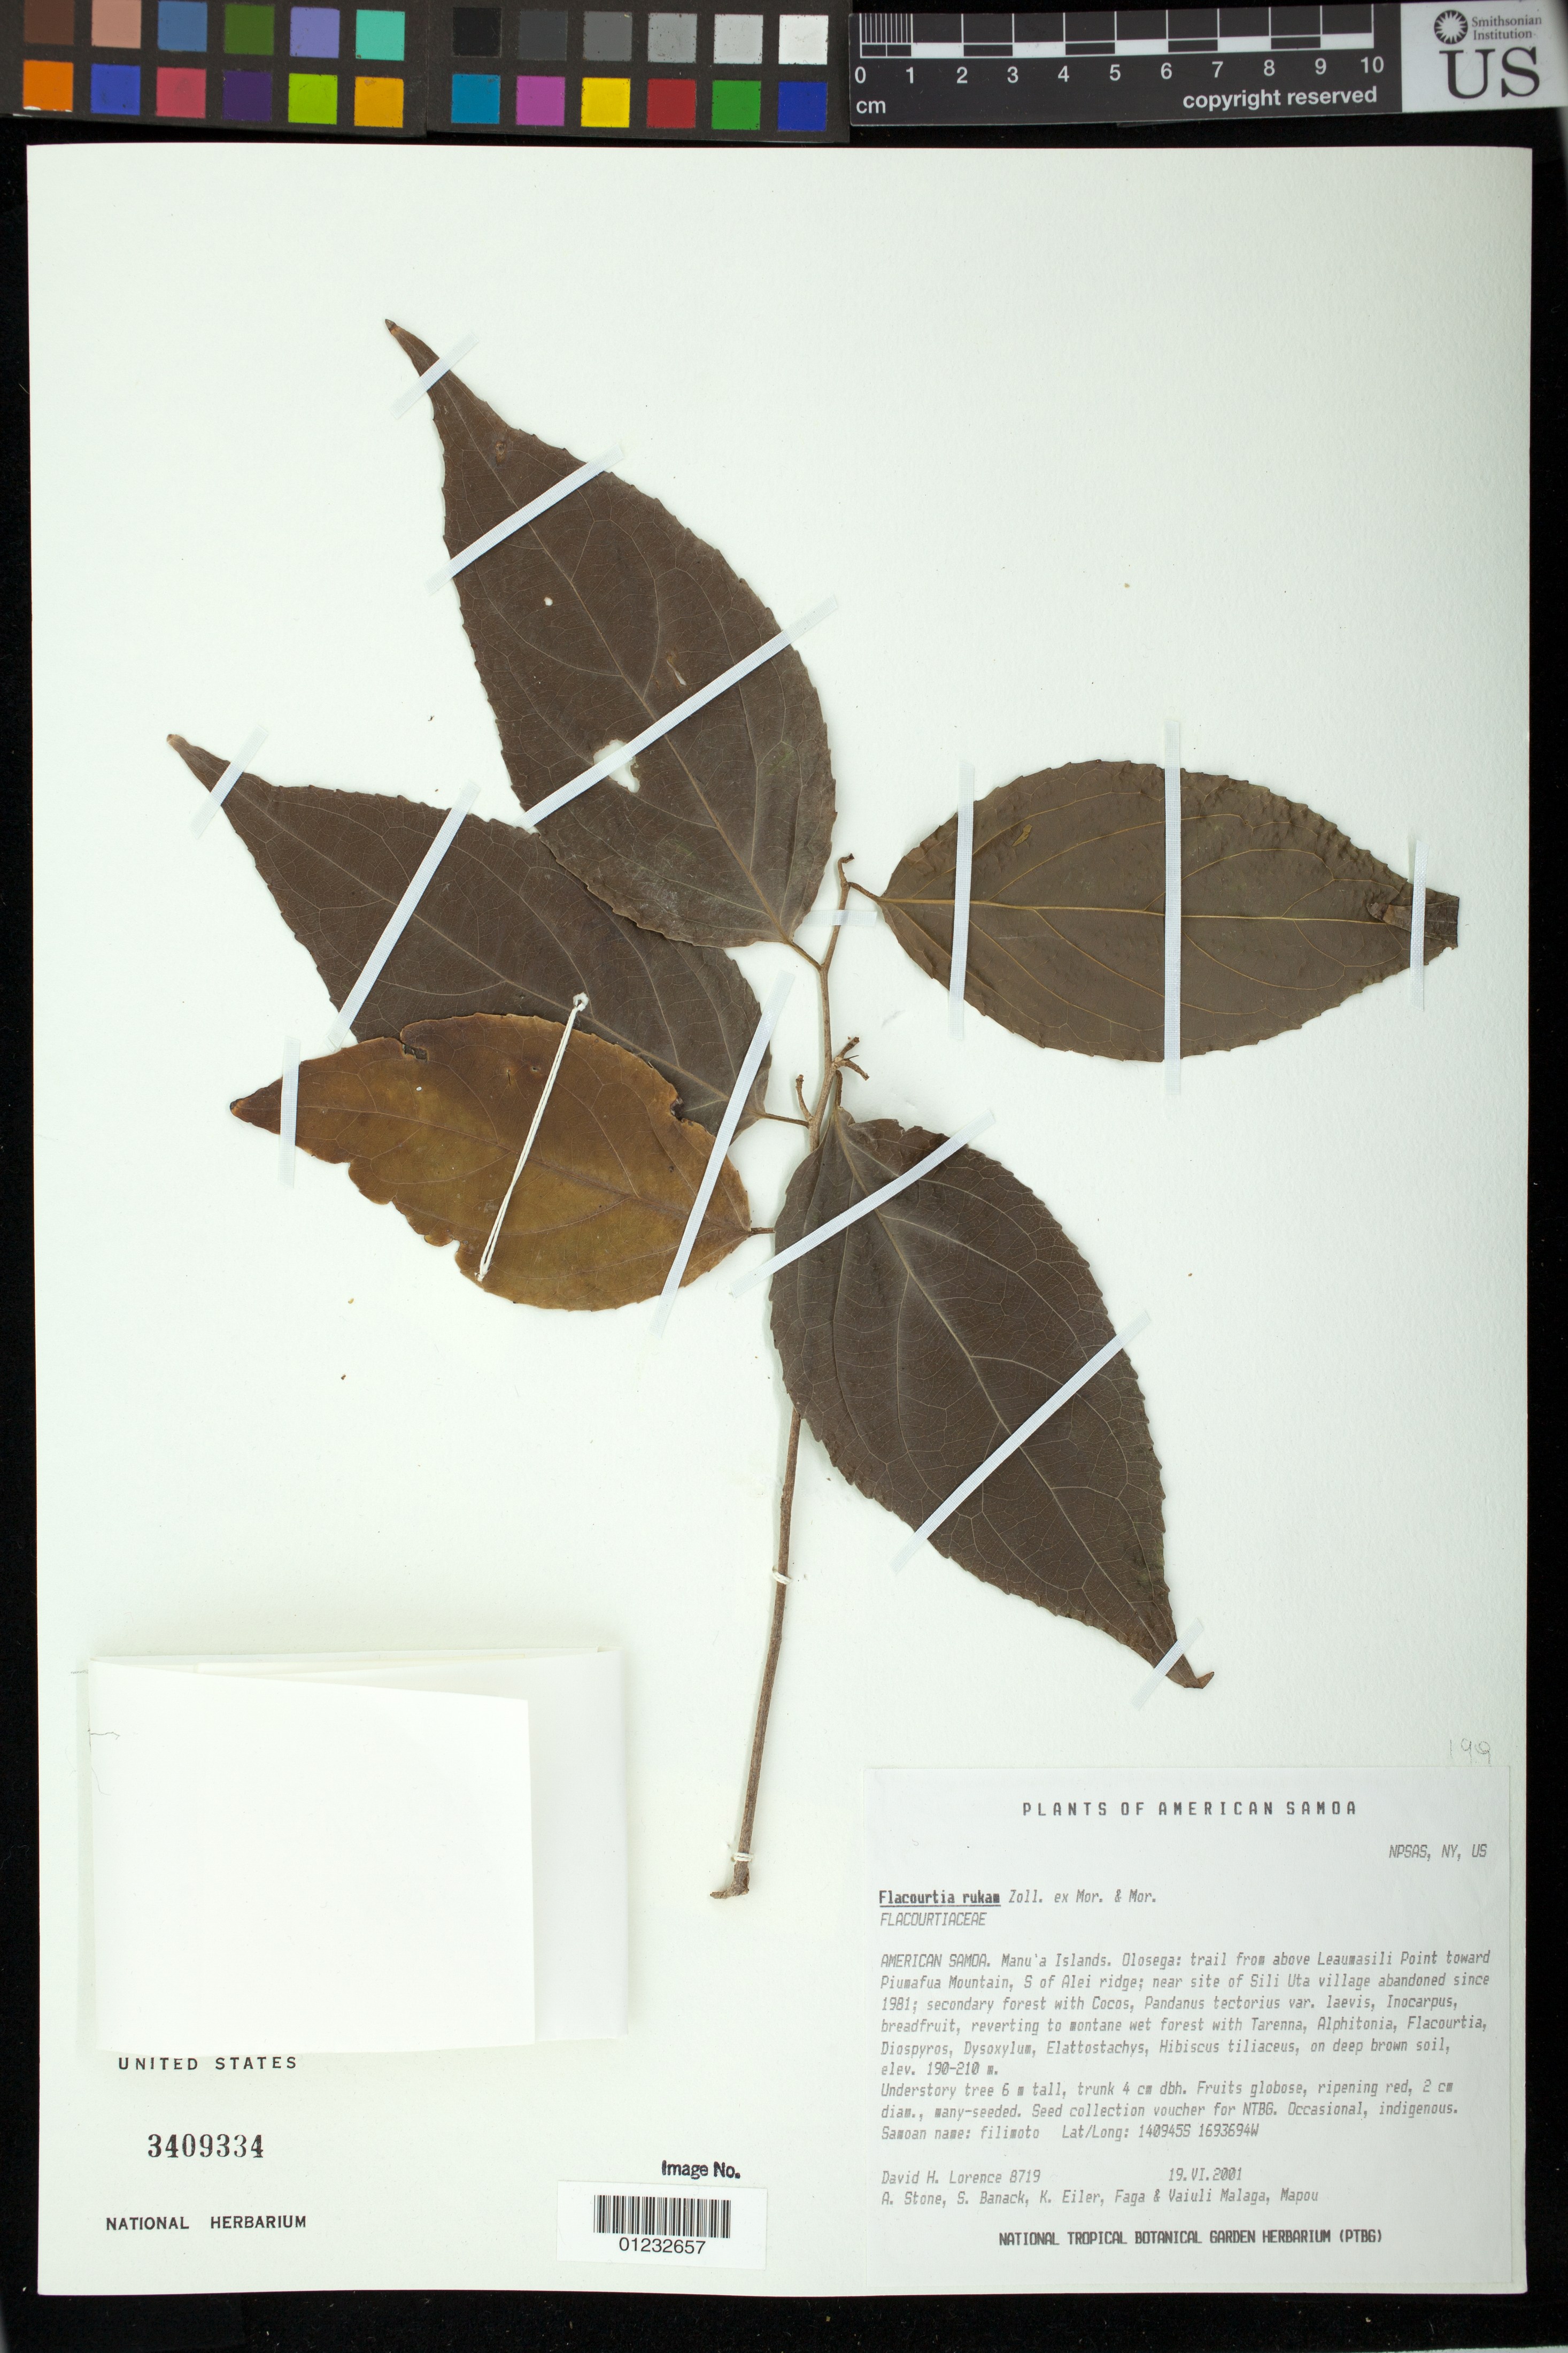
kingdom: Plantae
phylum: Tracheophyta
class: Magnoliopsida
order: Malpighiales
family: Salicaceae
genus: Flacourtia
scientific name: Flacourtia rukam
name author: Zoll. & Moritzi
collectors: D. Lorence, A. Stone, S. Banack, K. Eiler, F. Malaga, V. Malaga & K. Eiler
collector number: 8719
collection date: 2001-06-19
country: American Samoa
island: Olosega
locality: Olosega: trail from above Leaumasili point toward Piumafua Mountain, S of Alei ridge; near site of Sili Uta village abandoned since 1981.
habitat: Secondary forest, reverting to montane wet forest.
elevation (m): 190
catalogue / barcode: US 3409334